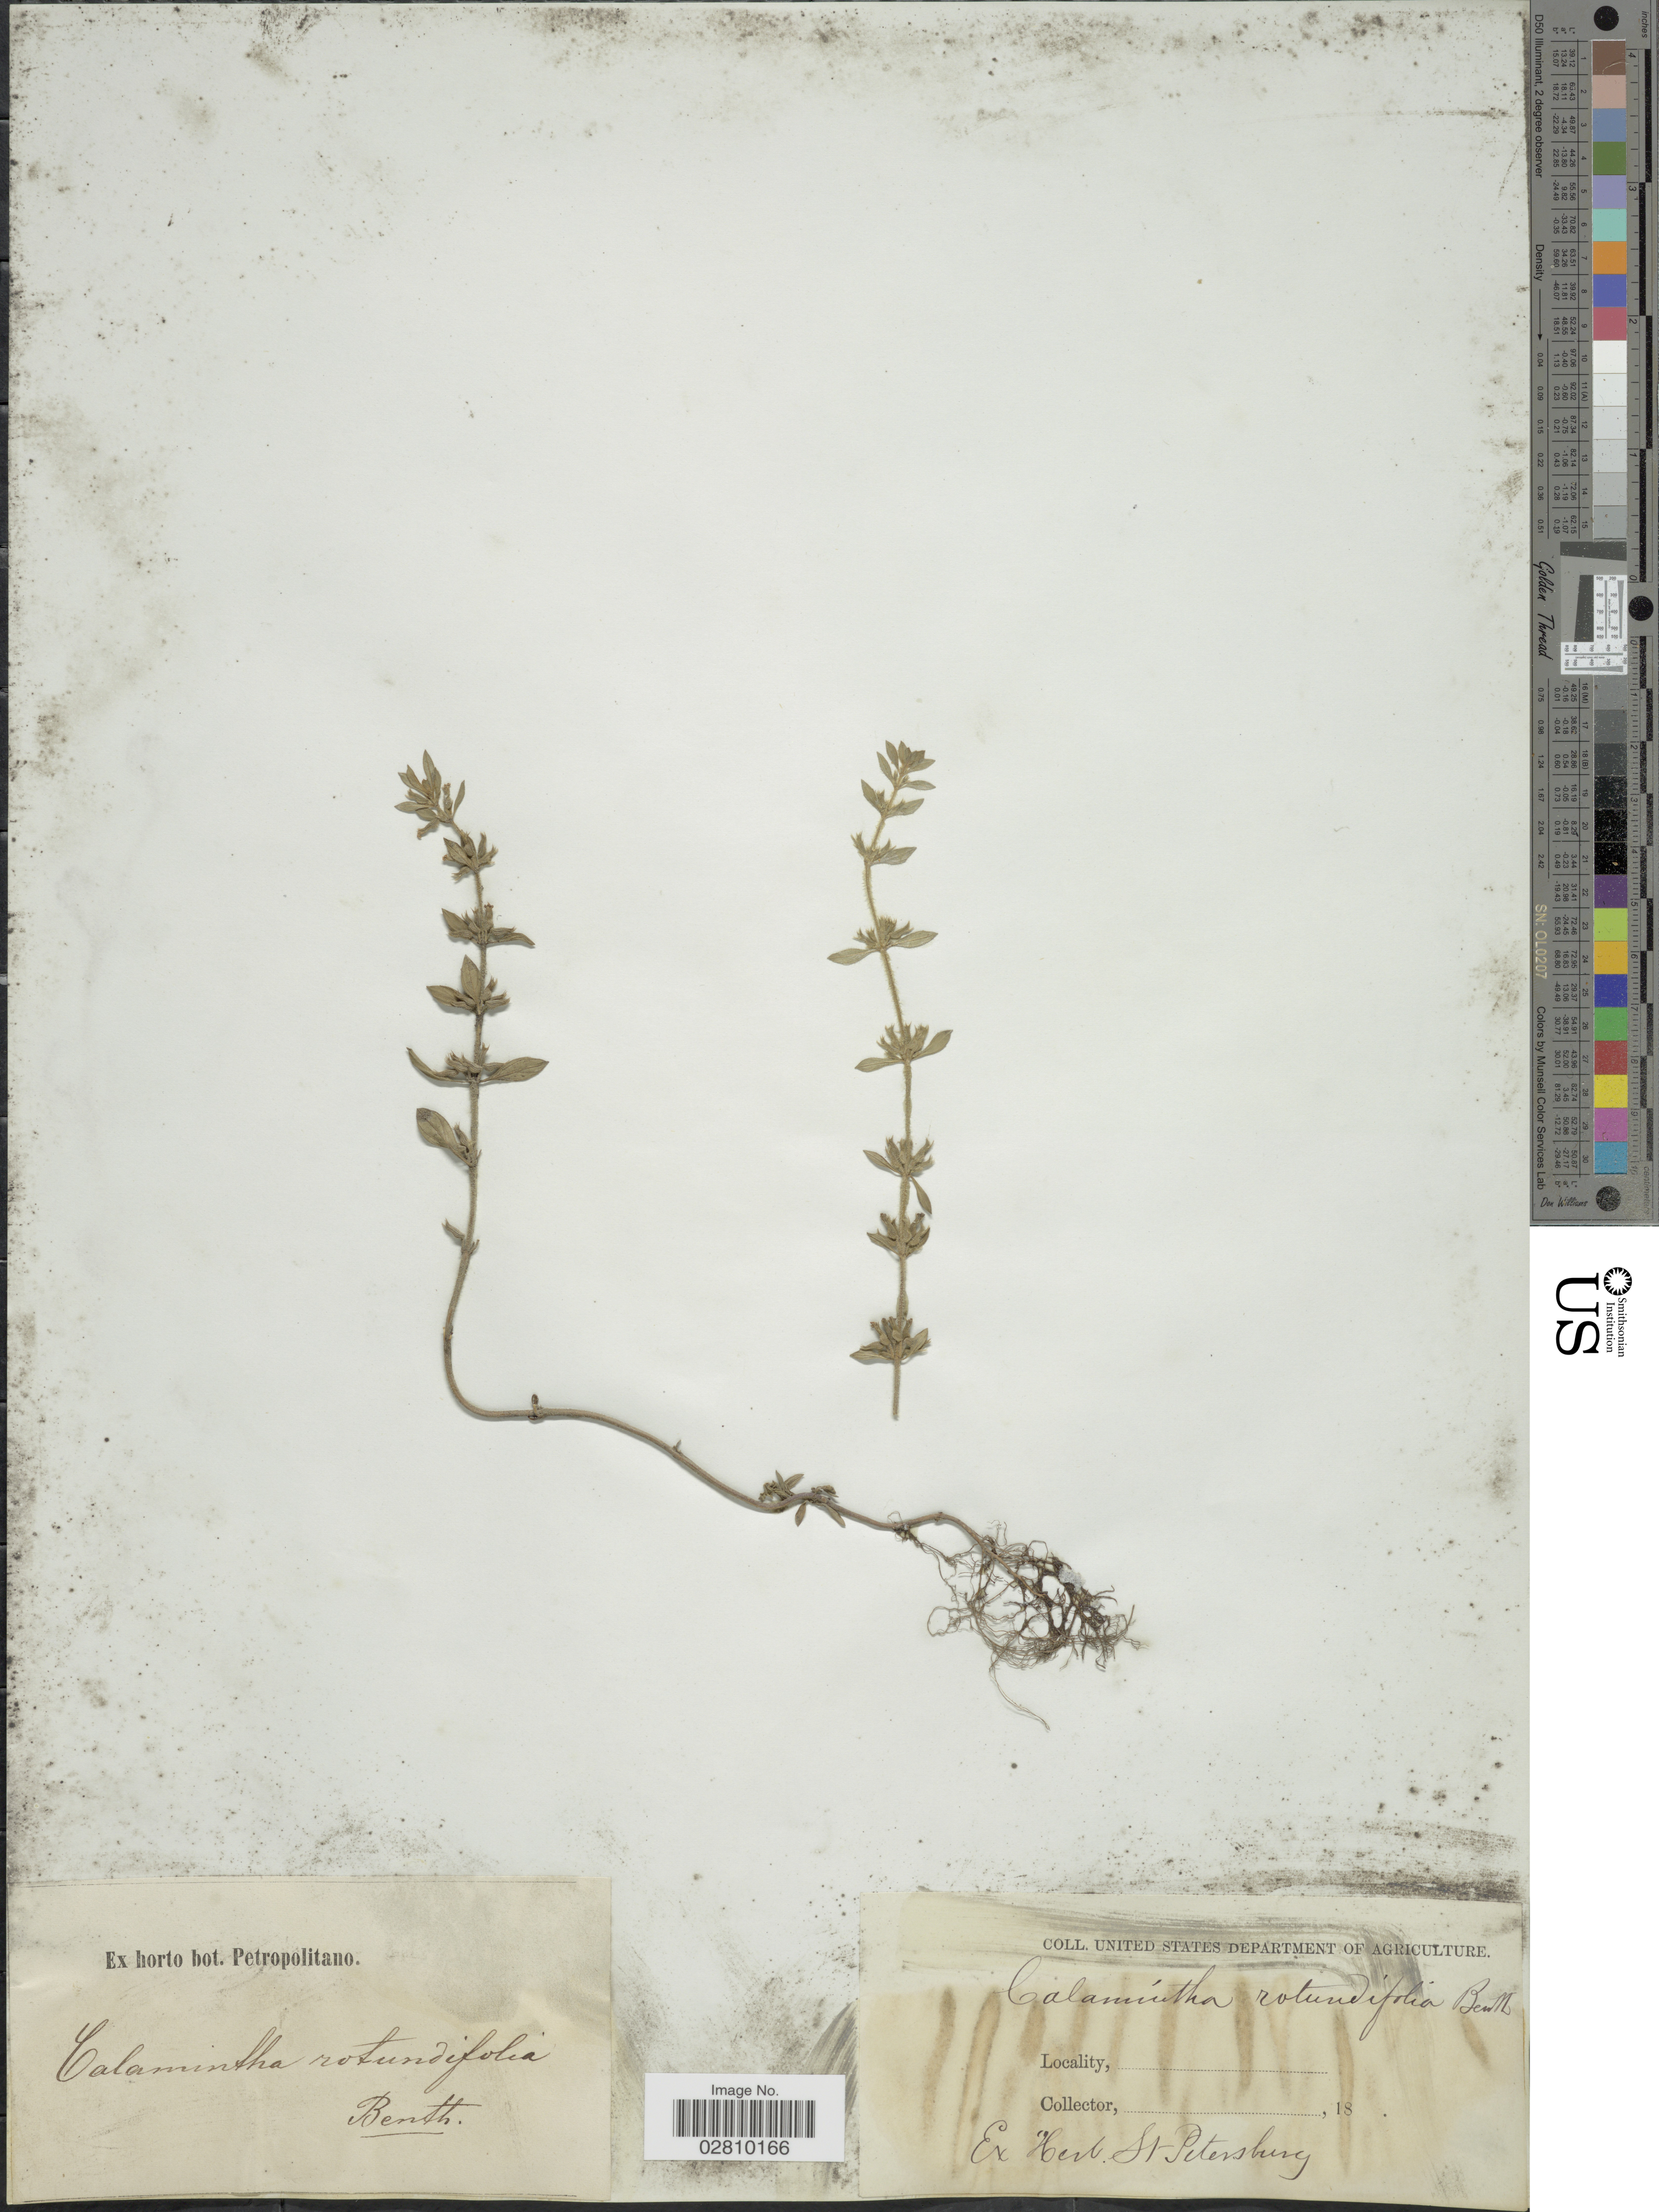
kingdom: Plantae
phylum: Tracheophyta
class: Magnoliopsida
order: Lamiales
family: Lamiaceae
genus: Calamintha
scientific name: Calamintha rotundifolia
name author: Host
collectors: ex herb. U. S. Department of Agriculture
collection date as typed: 18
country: Russian Federation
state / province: St. Petersburg